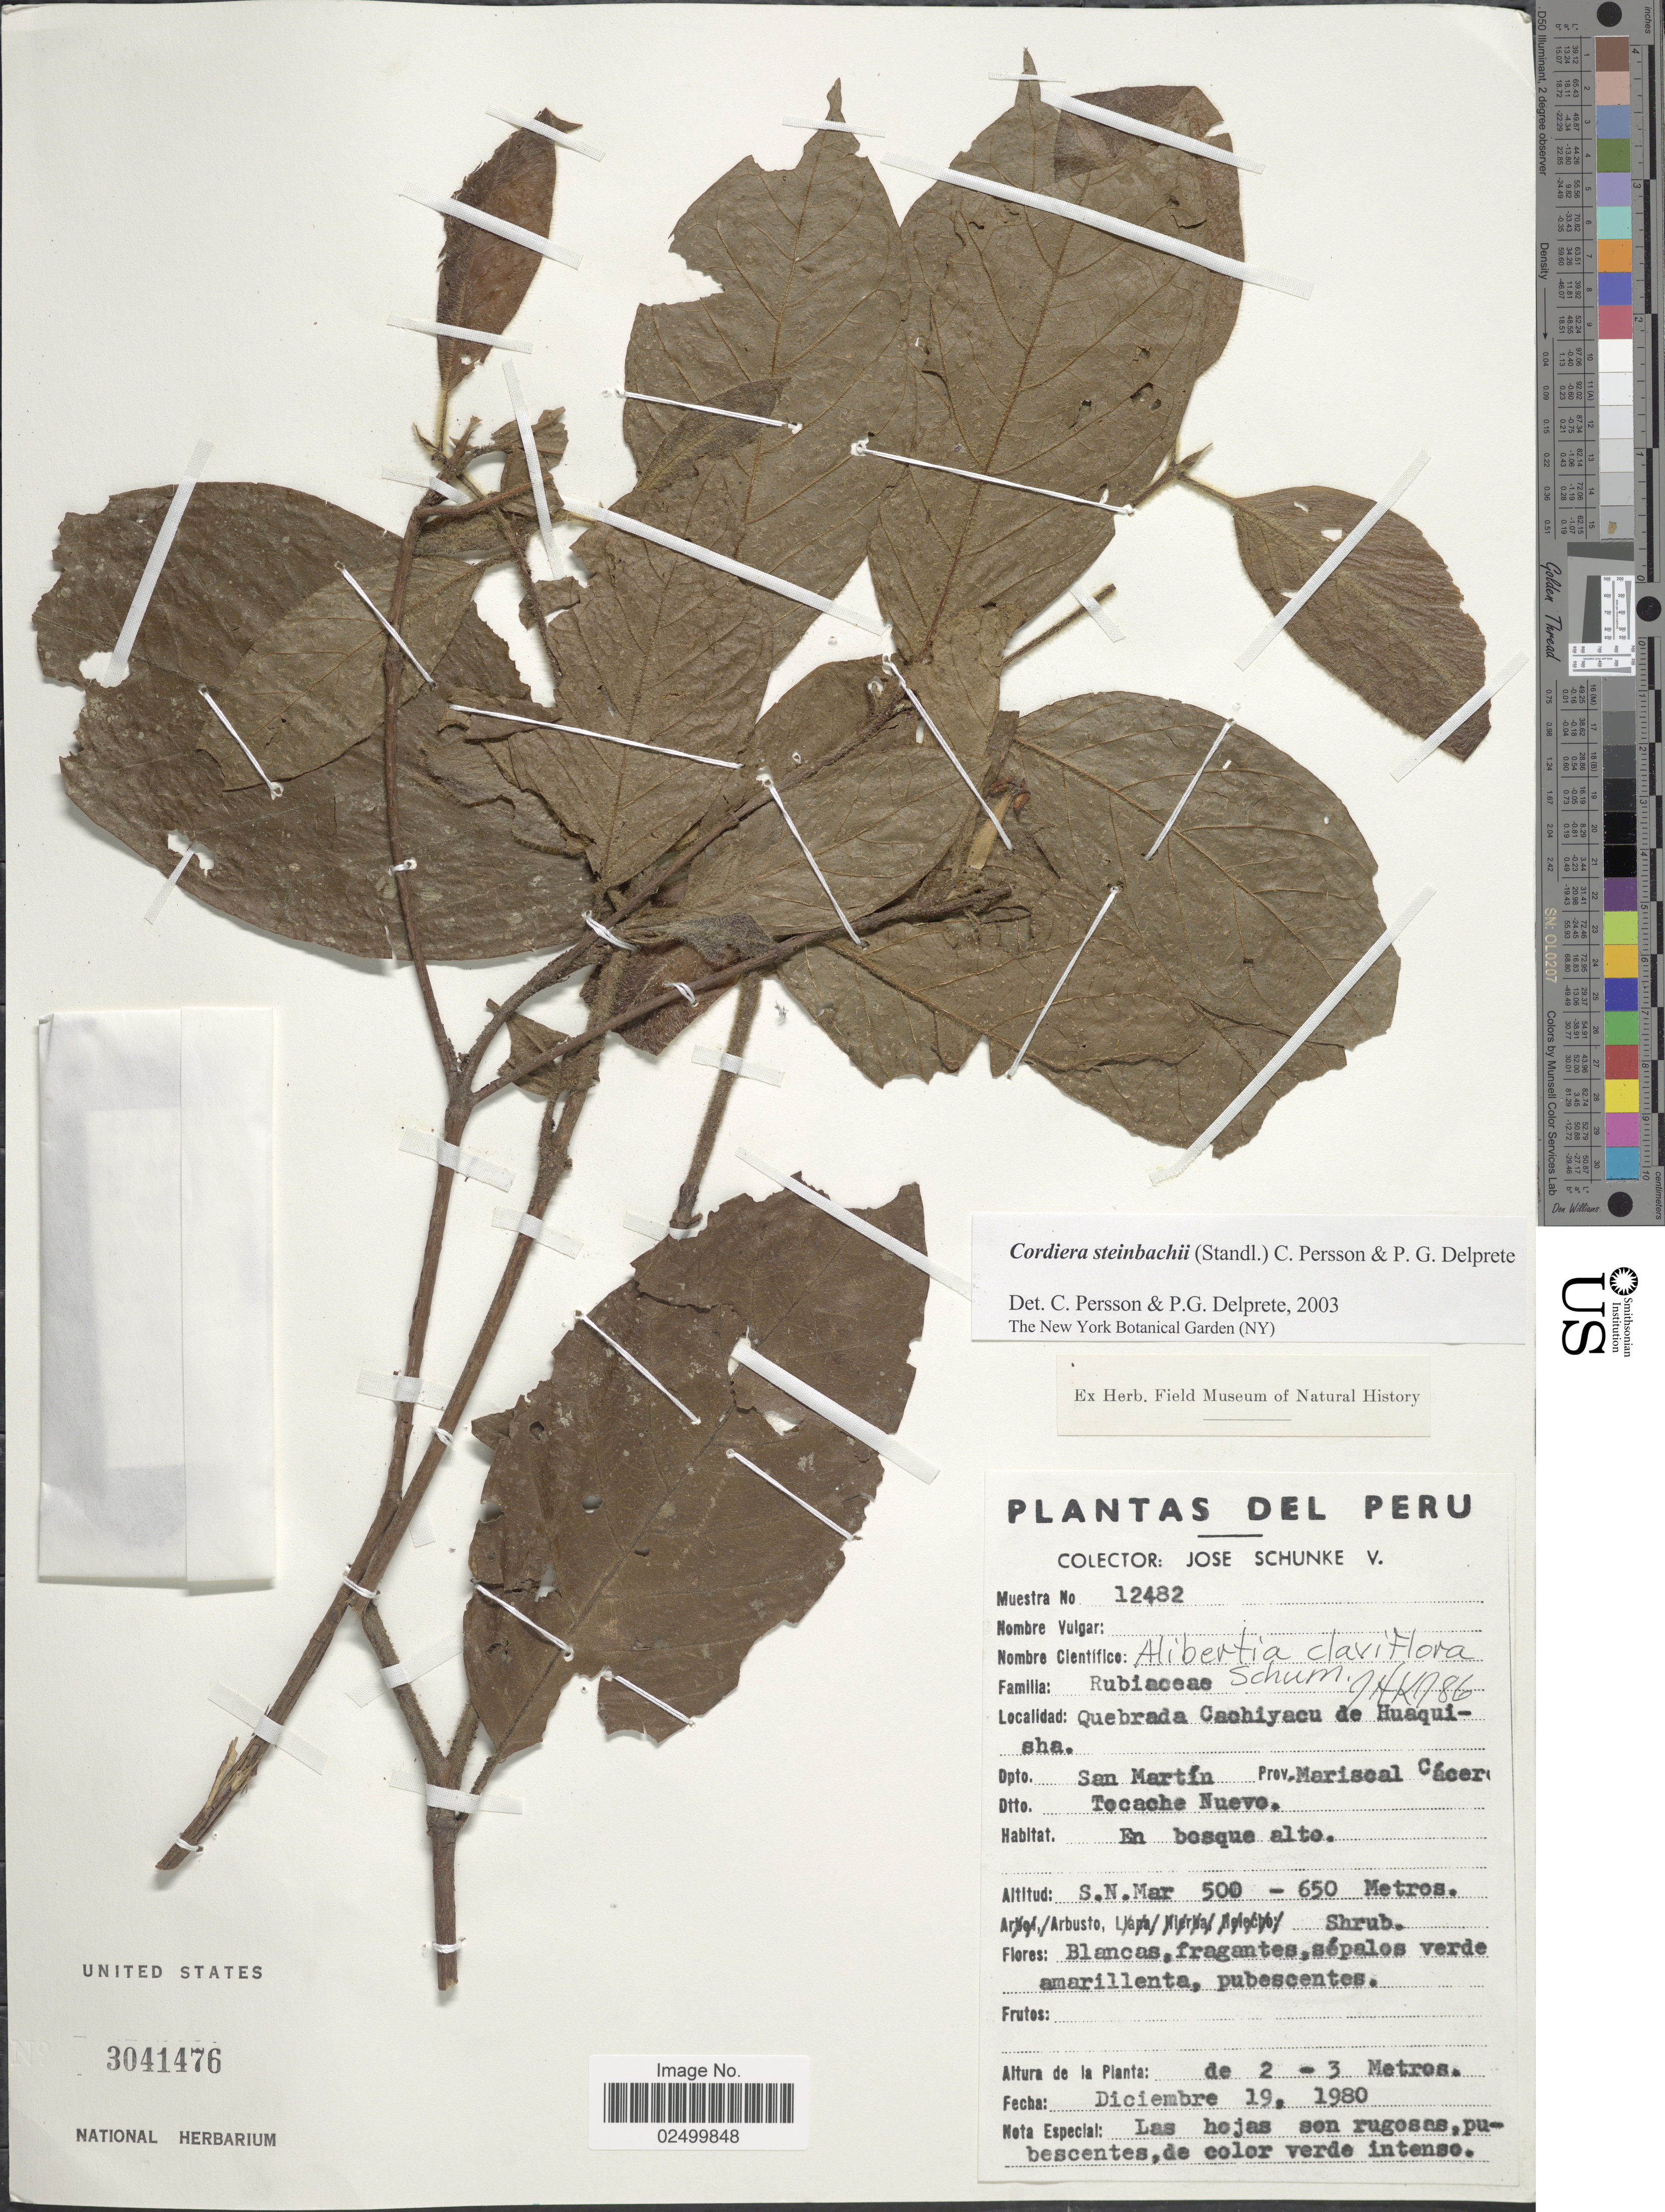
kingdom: Plantae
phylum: Tracheophyta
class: Magnoliopsida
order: Gentianales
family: Rubiaceae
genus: Cordiera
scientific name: Cordiera steinbachii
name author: C.H. Perss. & Delprete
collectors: J. Schunke Vigo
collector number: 12482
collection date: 1980-12-19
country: Peru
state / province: San Martín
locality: Quebrada Cachiyacu de Huaquisha, Dtto. Tocache Nuevo. Prov. Mariscal Cáceres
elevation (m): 500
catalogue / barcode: US 3041476